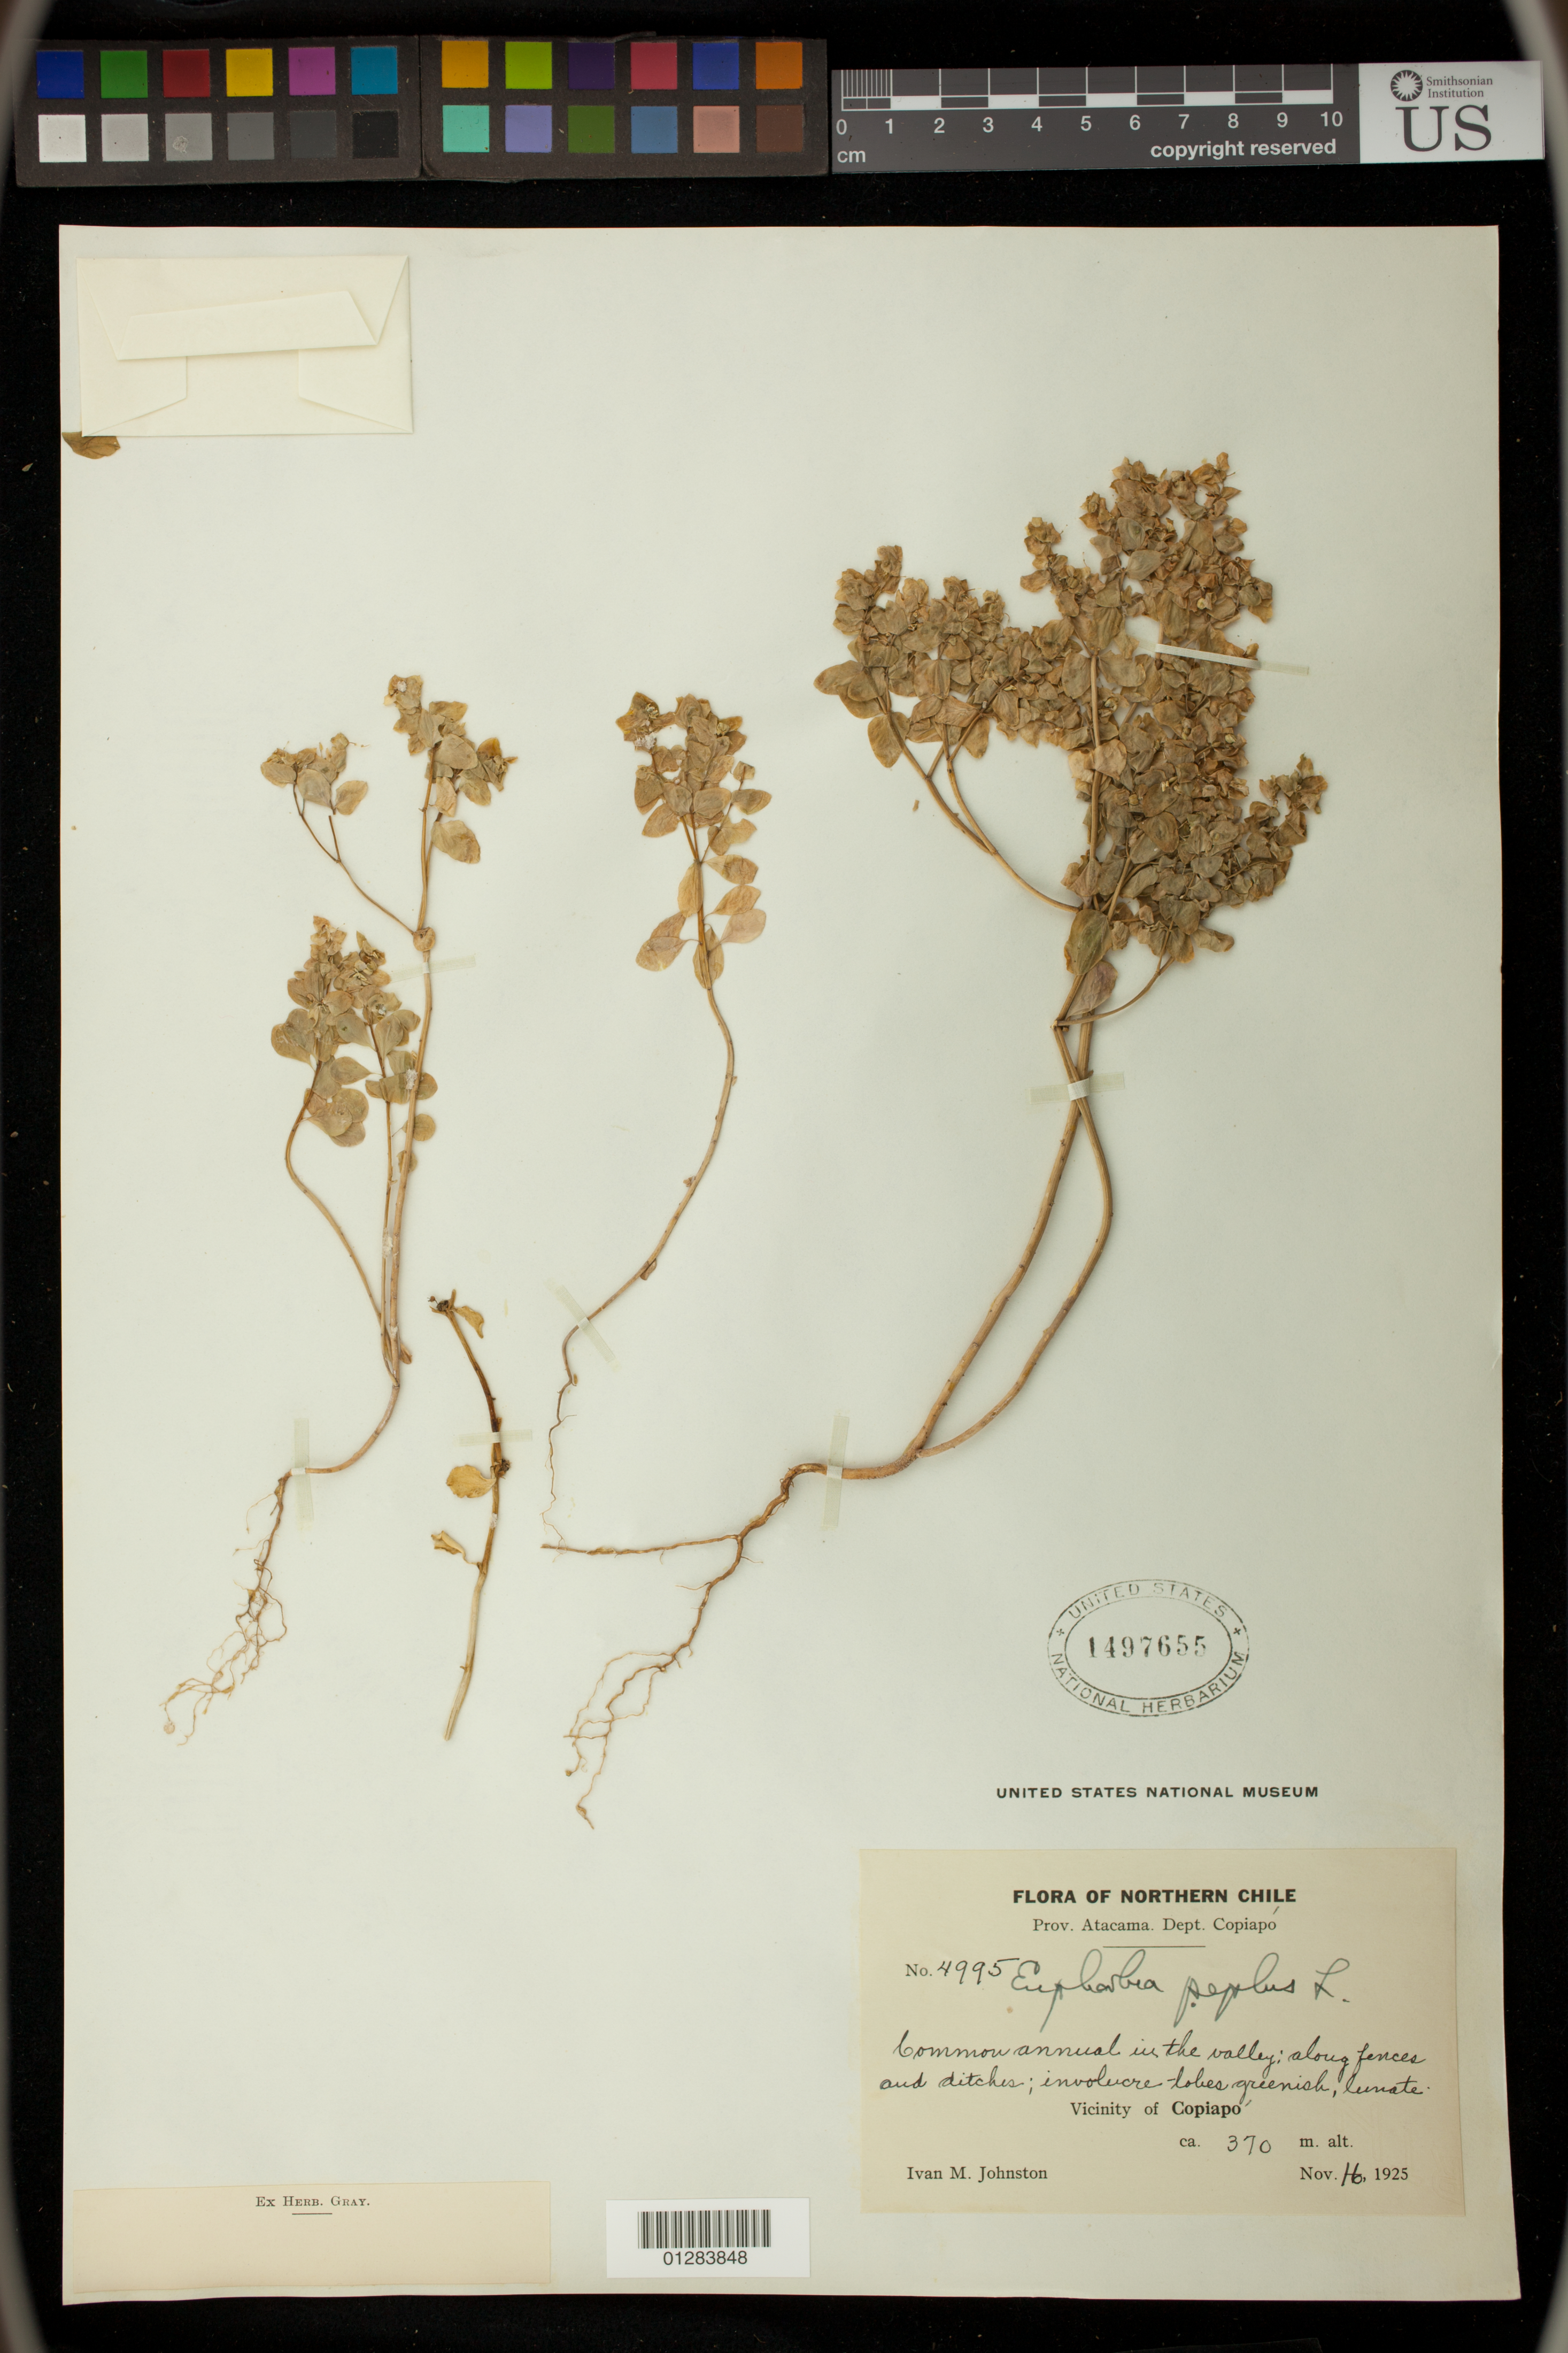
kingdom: Plantae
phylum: Tracheophyta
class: Magnoliopsida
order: Malpighiales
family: Euphorbiaceae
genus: Euphorbia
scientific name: Euphorbia peplus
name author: L.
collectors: I.M. Johnston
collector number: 4995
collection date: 1925-11-16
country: Chile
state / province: Atacama (III)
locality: Vicinity of Copiapo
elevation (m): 370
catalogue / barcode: US 1497655